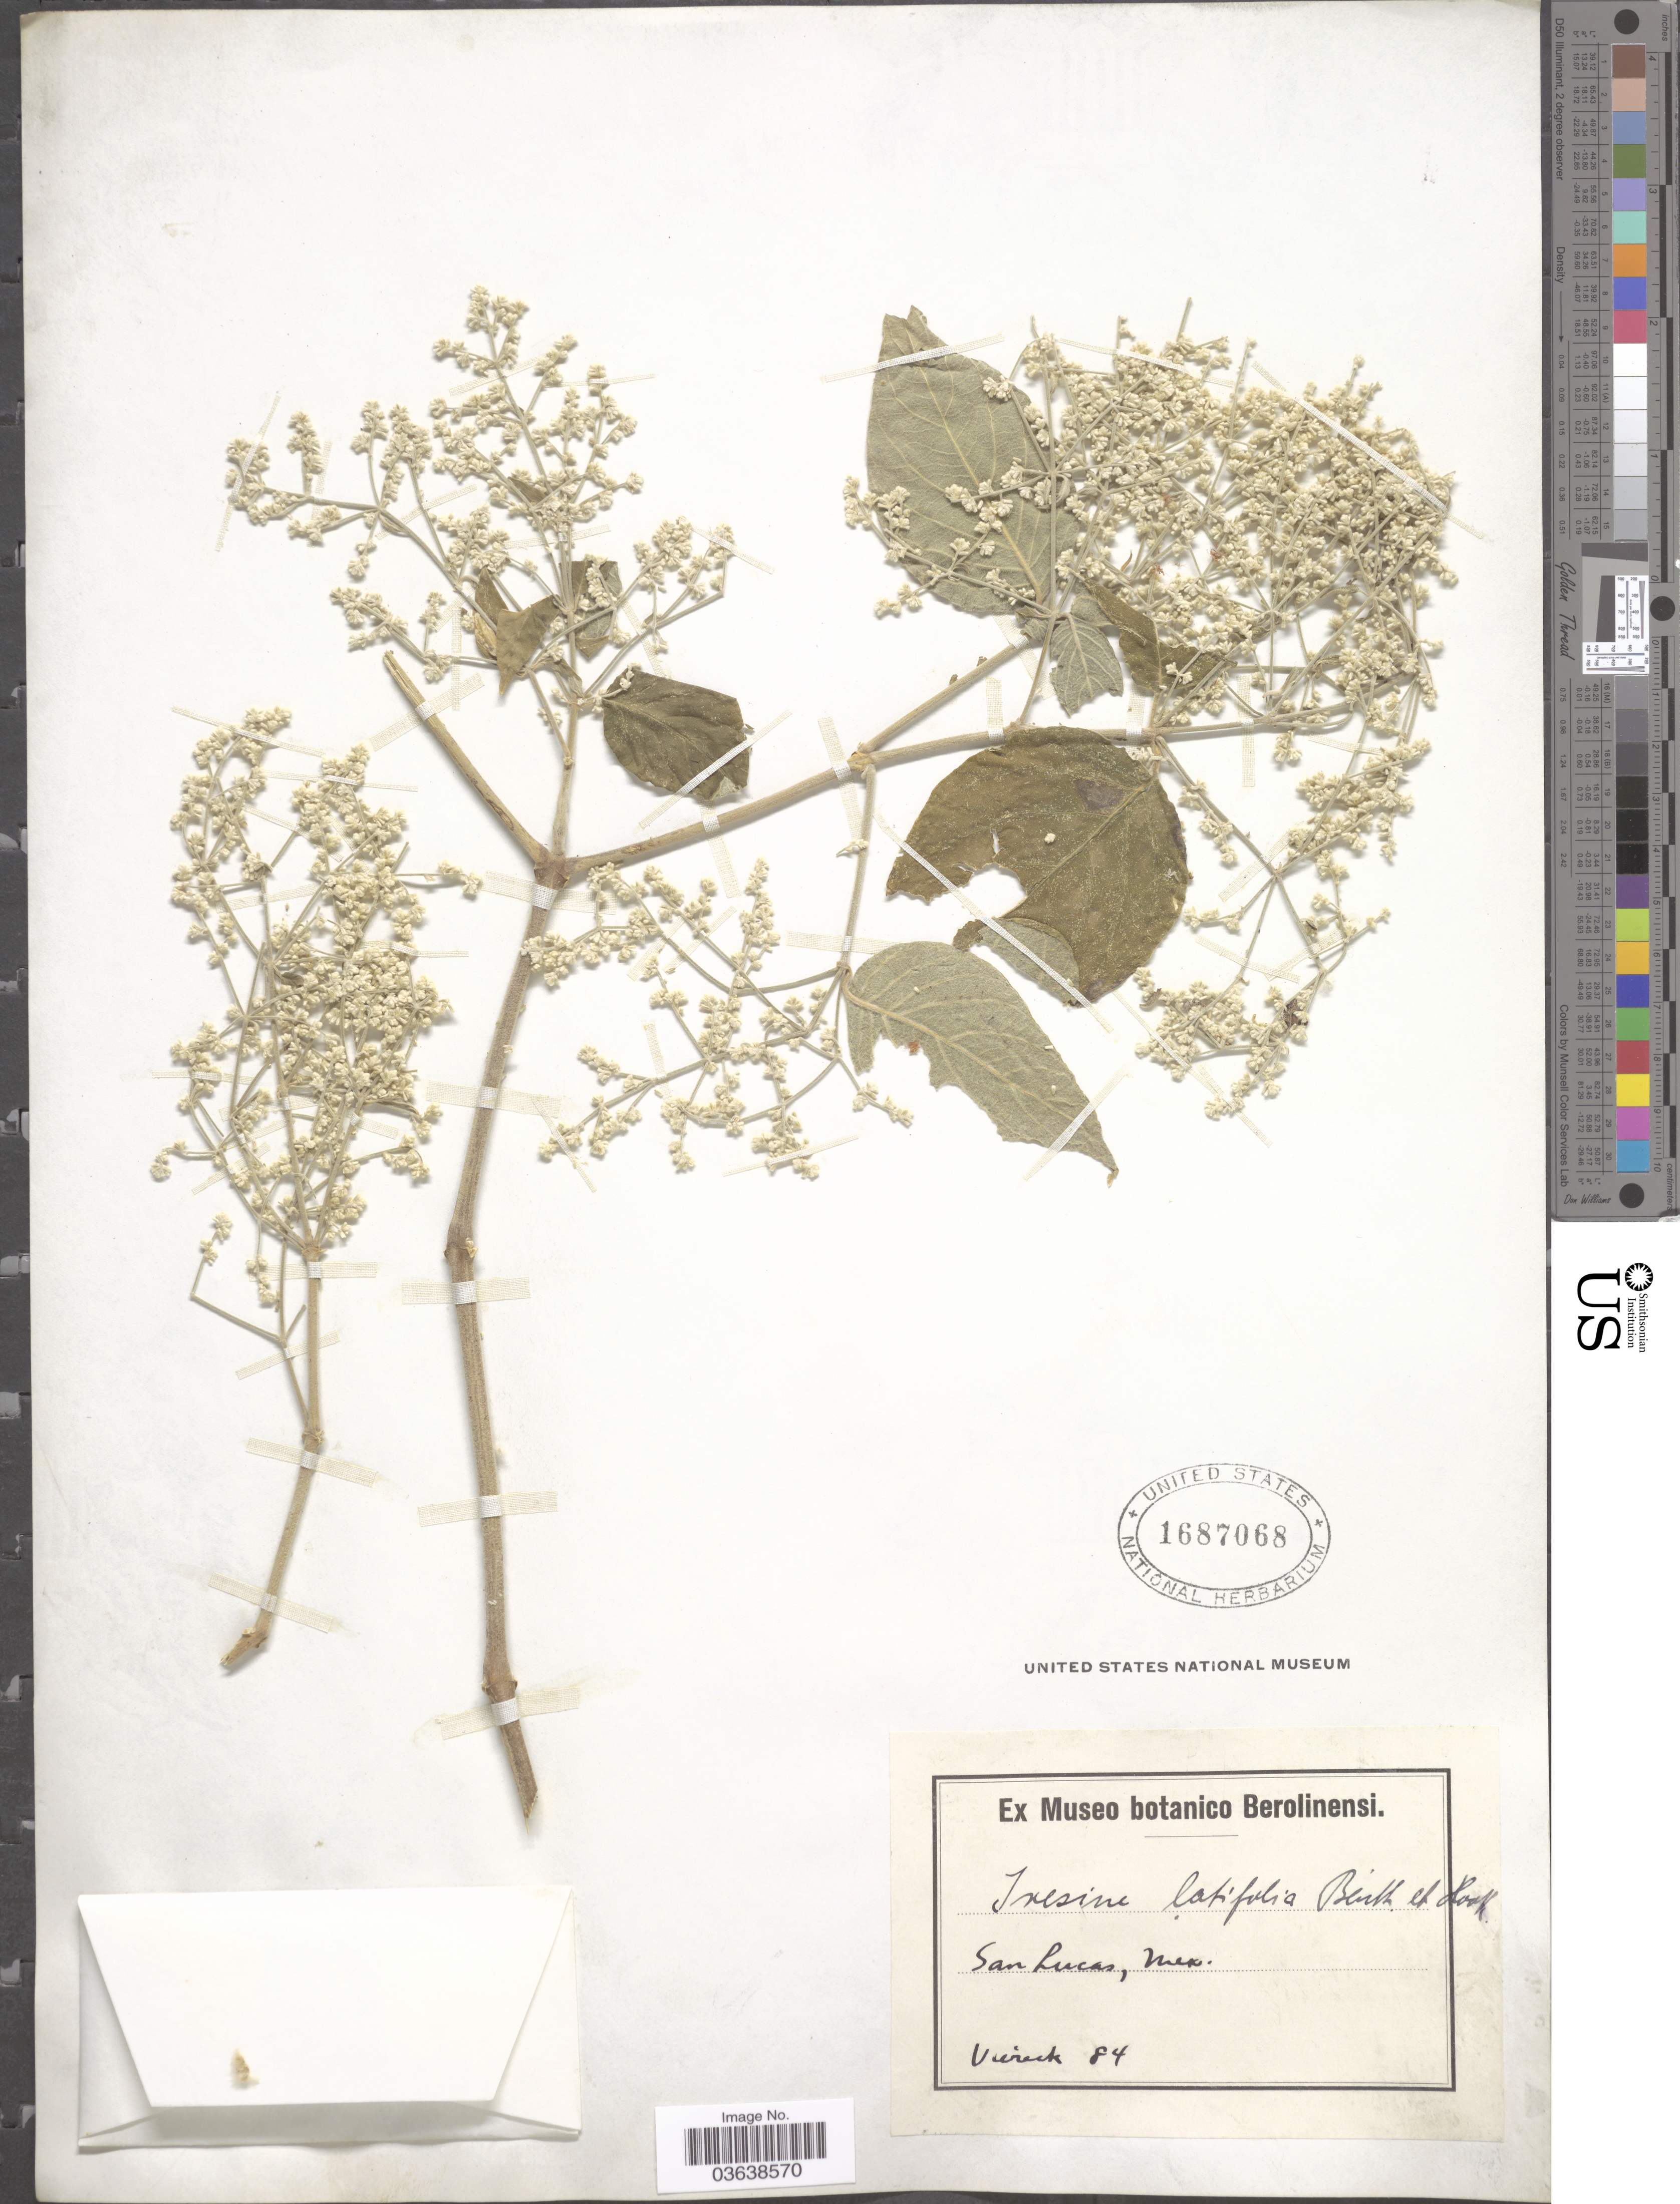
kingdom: Plantae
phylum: Tracheophyta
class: Magnoliopsida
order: Caryophyllales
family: Amaranthaceae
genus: Iresine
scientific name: Iresine calea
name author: (Ibáñez) Standl.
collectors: -. Viereck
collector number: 84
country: Mexico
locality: San Lucas.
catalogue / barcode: US 1687068